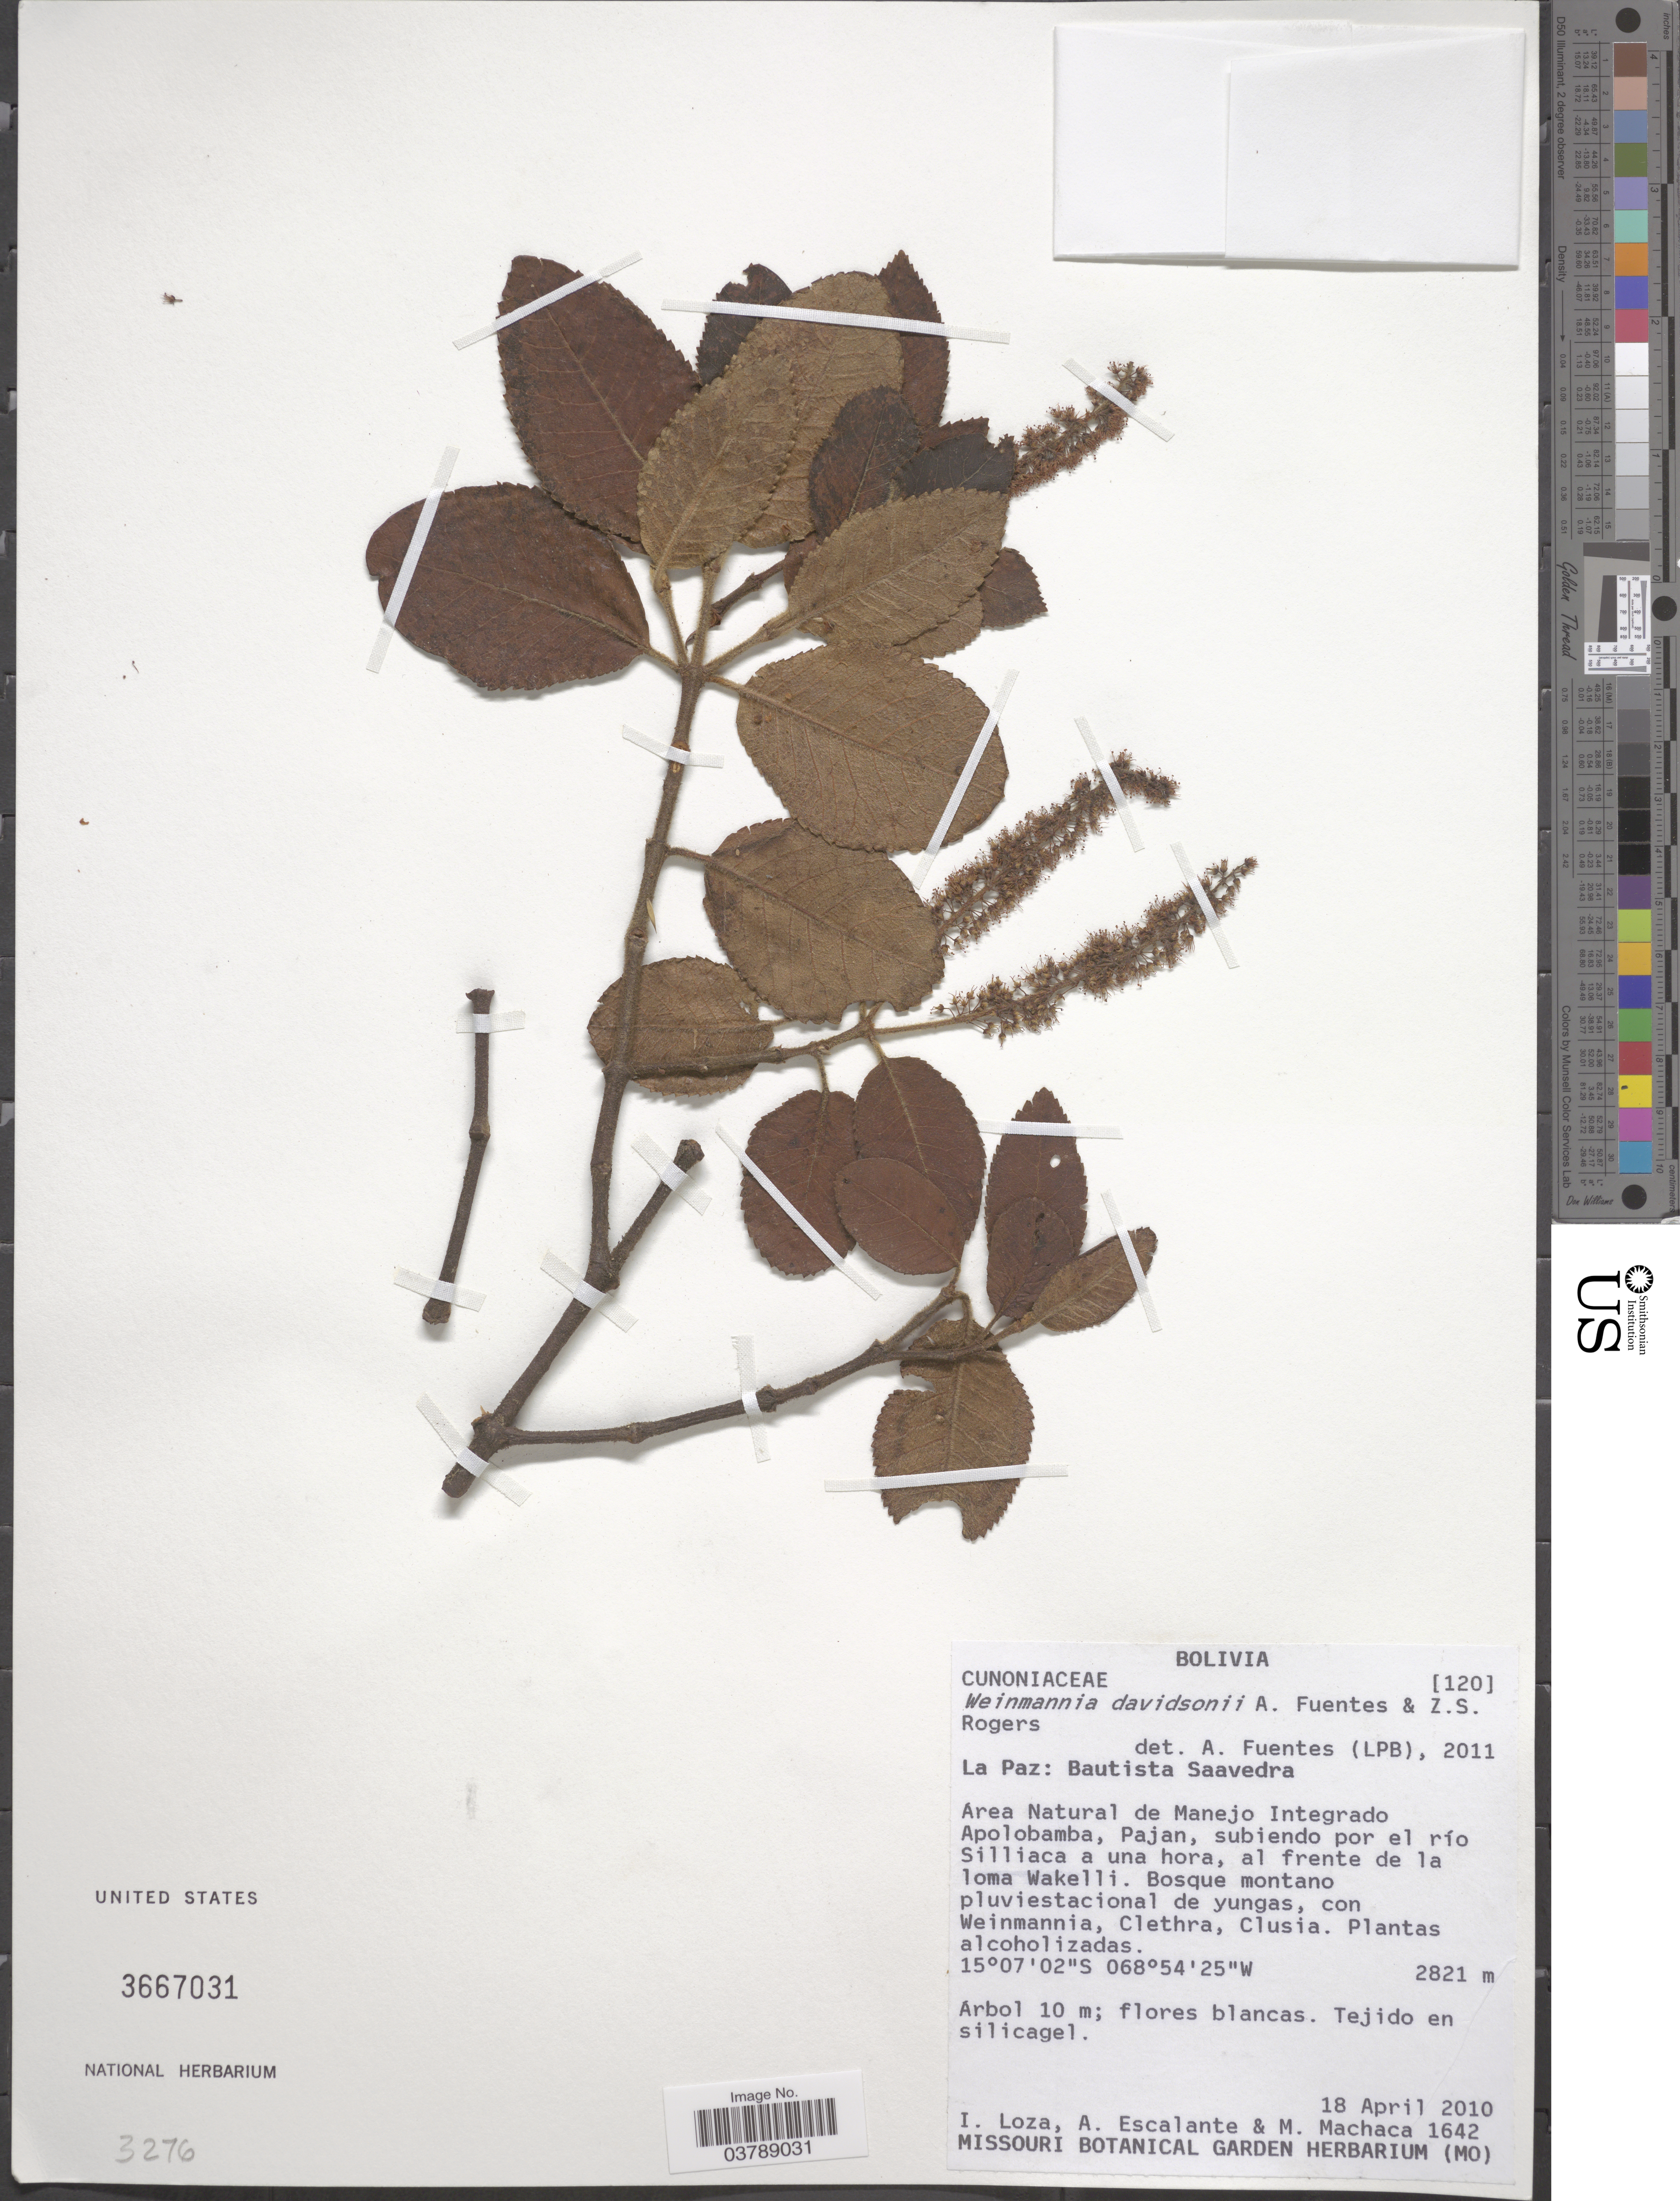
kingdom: Plantae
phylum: Tracheophyta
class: Magnoliopsida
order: Oxalidales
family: Cunoniaceae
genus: Weinmannia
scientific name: Weinmannia davidsonii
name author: A. Fuentes & Z.S. Rogers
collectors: I. Loza, A. Escalante & M. Machaca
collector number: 1642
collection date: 2010-04-18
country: Bolivia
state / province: La Paz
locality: Bautista Saavedra. Area Natural de Manejo Integrado. Apolobamba, Pajan, subiendo por el río Silliaca a una hora, al frente de la loma Wakelli.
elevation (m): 2821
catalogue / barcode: US 3667031